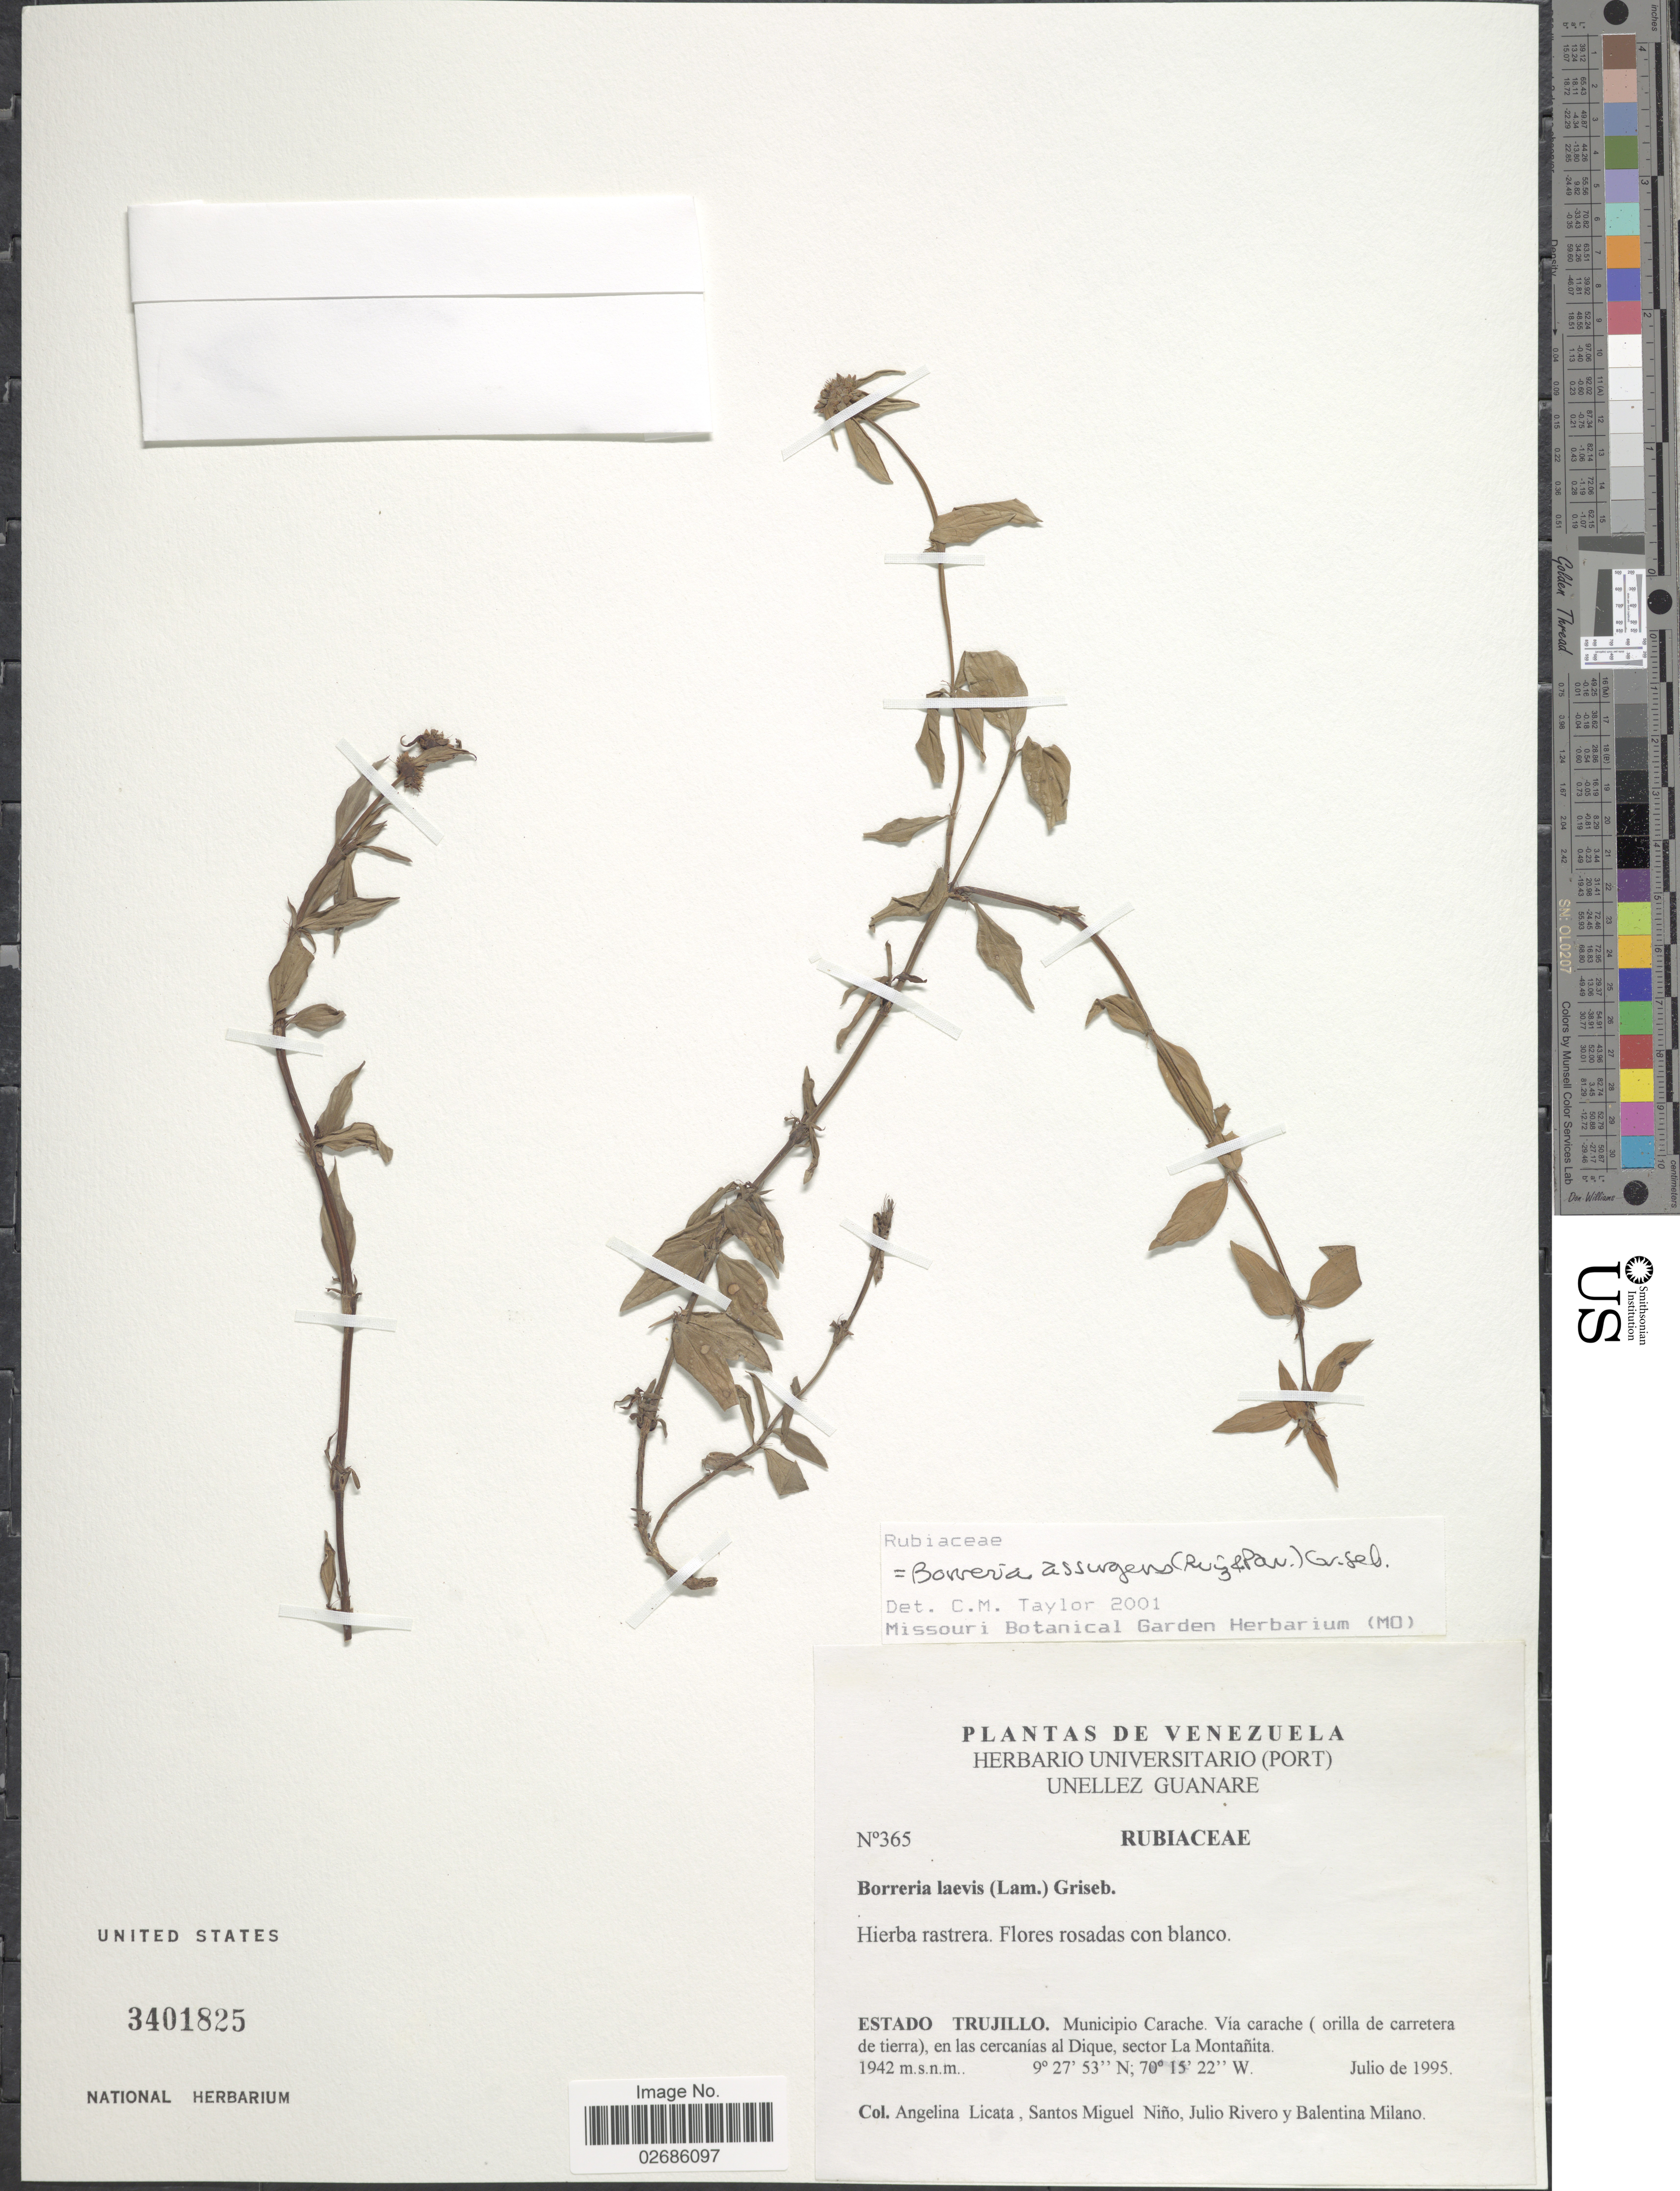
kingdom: Plantae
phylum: Tracheophyta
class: Magnoliopsida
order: Gentianales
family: Rubiaceae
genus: Borreria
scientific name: Borreria assurgens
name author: (Ruiz & Pav.) Griseb.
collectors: A. Licata, S. M. Niño, J. Rivero & B. Milano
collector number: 365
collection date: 1995-07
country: Venezuela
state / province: Trujillo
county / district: Carache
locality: Vía carache (orilla de carretera de tierra), en las cercanías al Dique, sector La Montañita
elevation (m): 1942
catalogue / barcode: US 3401825